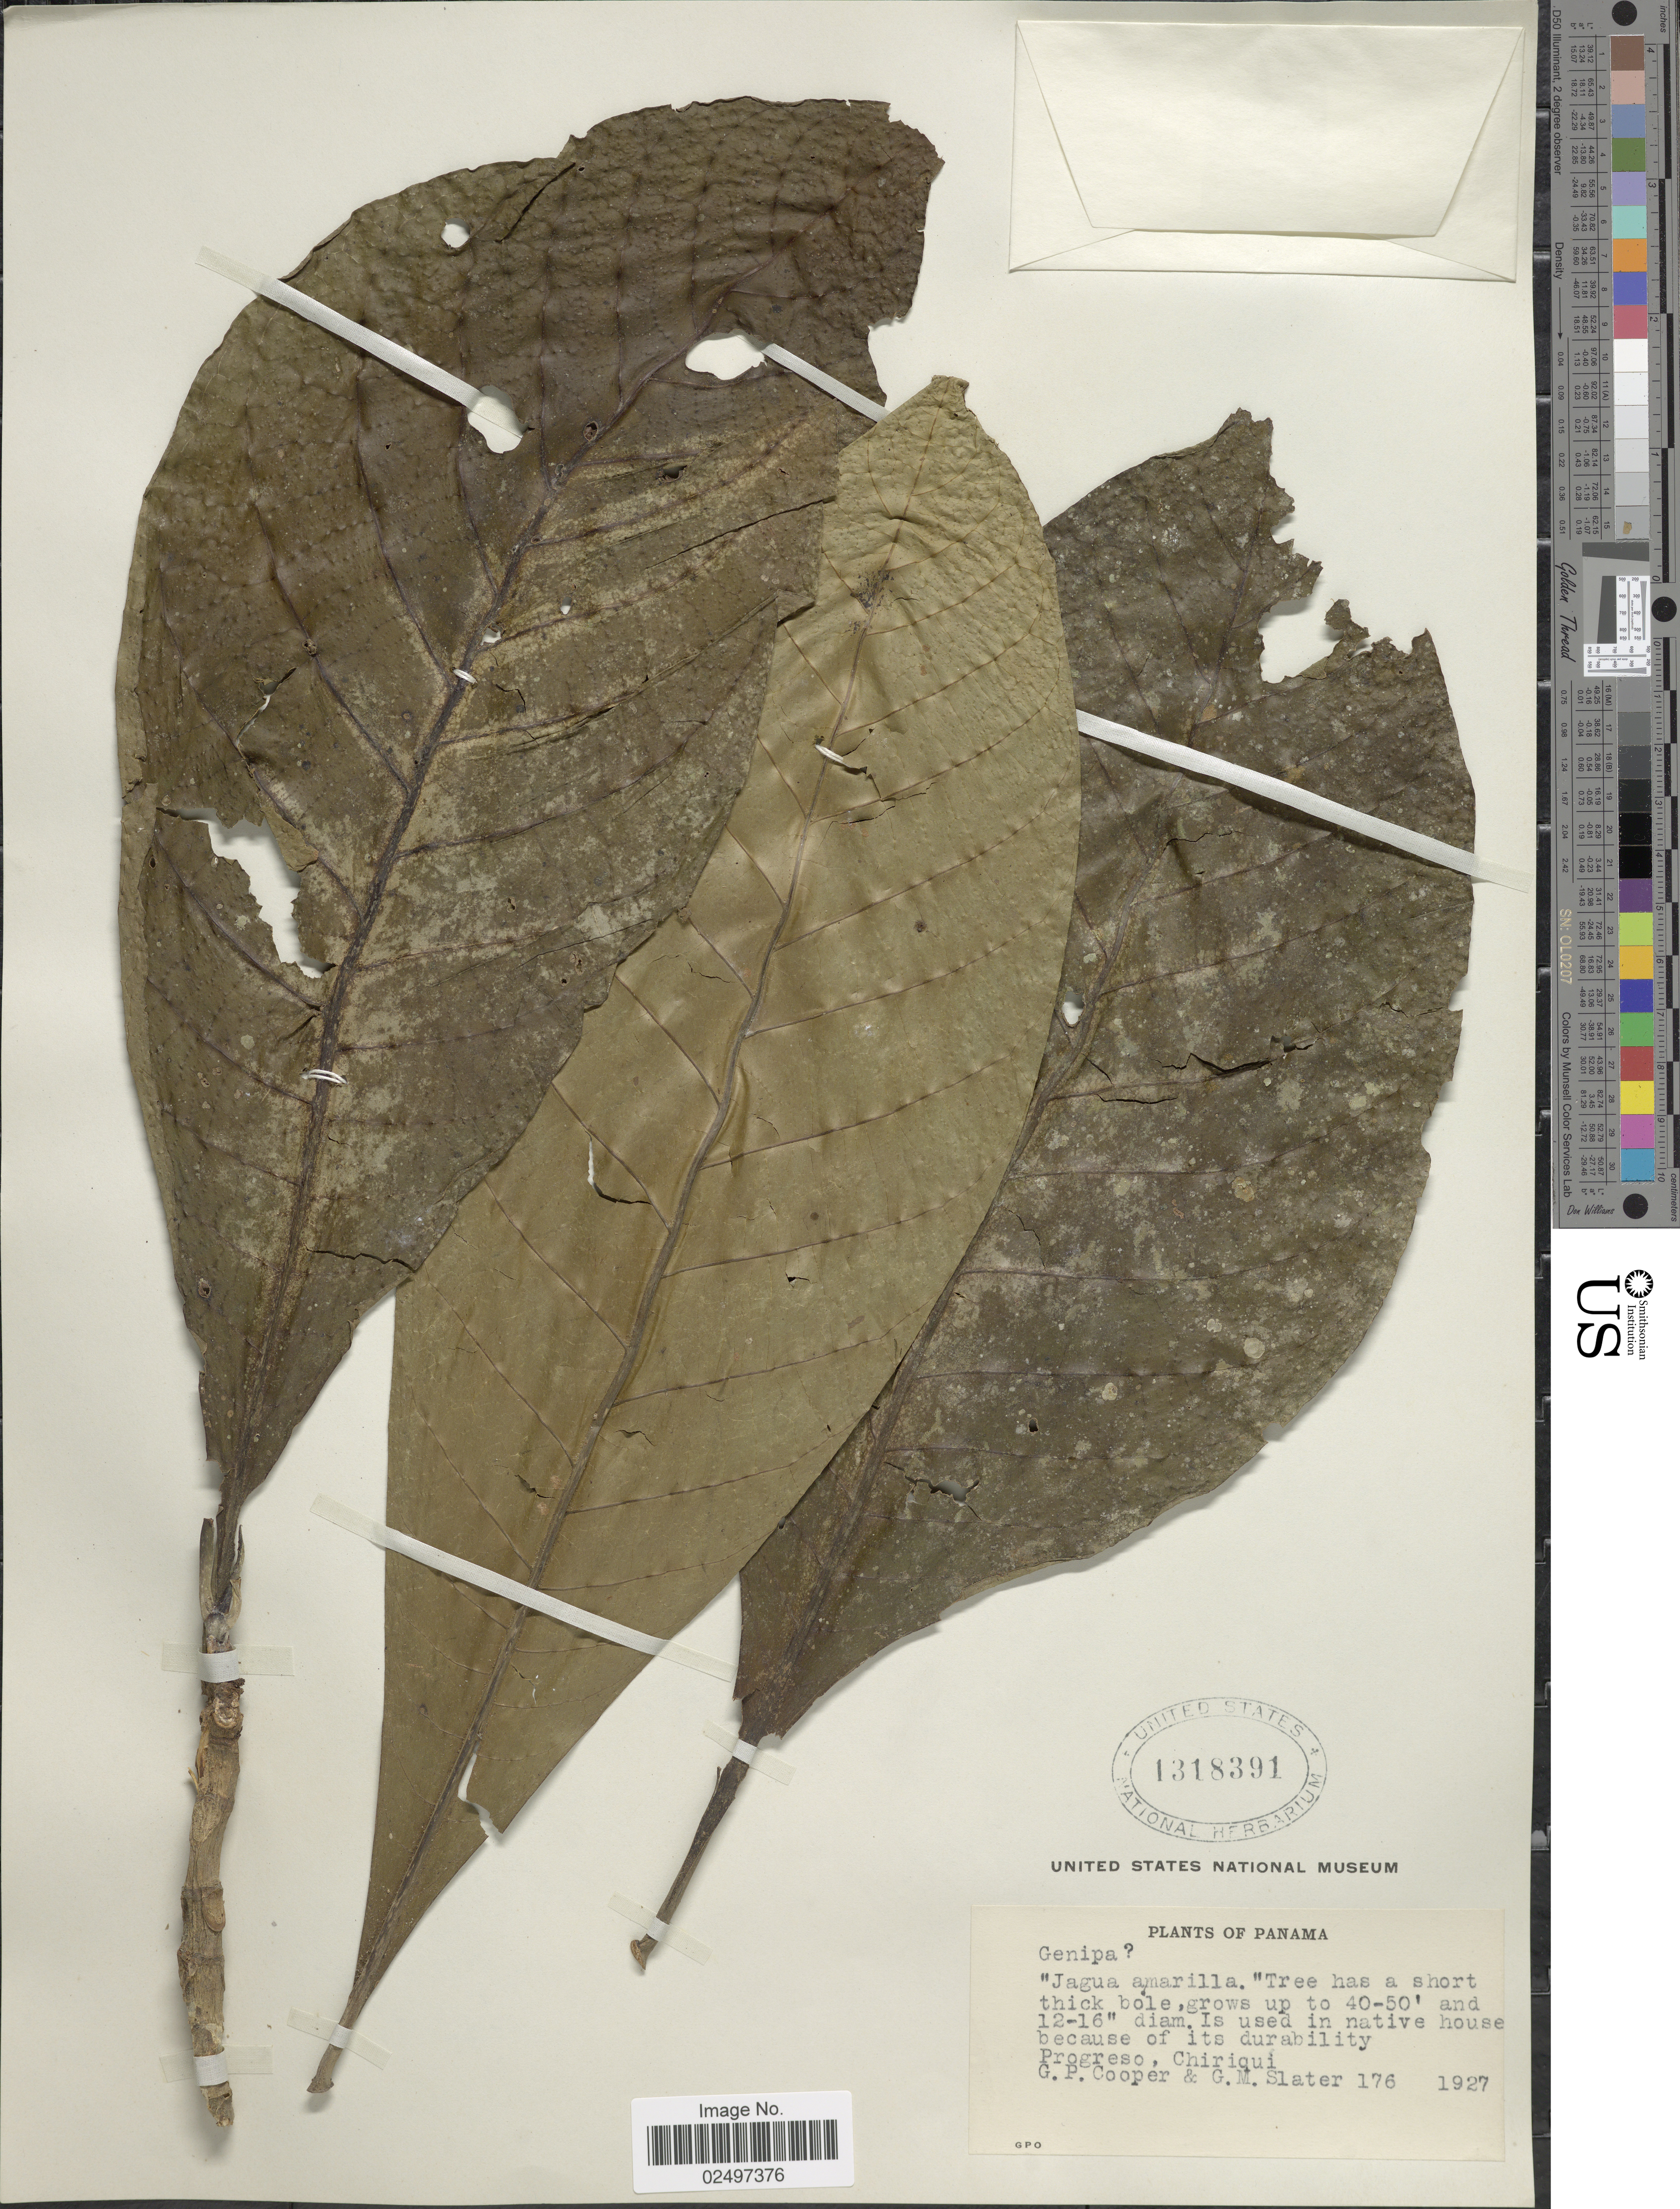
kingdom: Plantae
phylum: Tracheophyta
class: Magnoliopsida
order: Gentianales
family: Rubiaceae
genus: Genipa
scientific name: Genipa americana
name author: L.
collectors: G. Cooper & G. Slater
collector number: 176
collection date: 1927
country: Panama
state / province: Chiriqui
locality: Progreso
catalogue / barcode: US 1318391